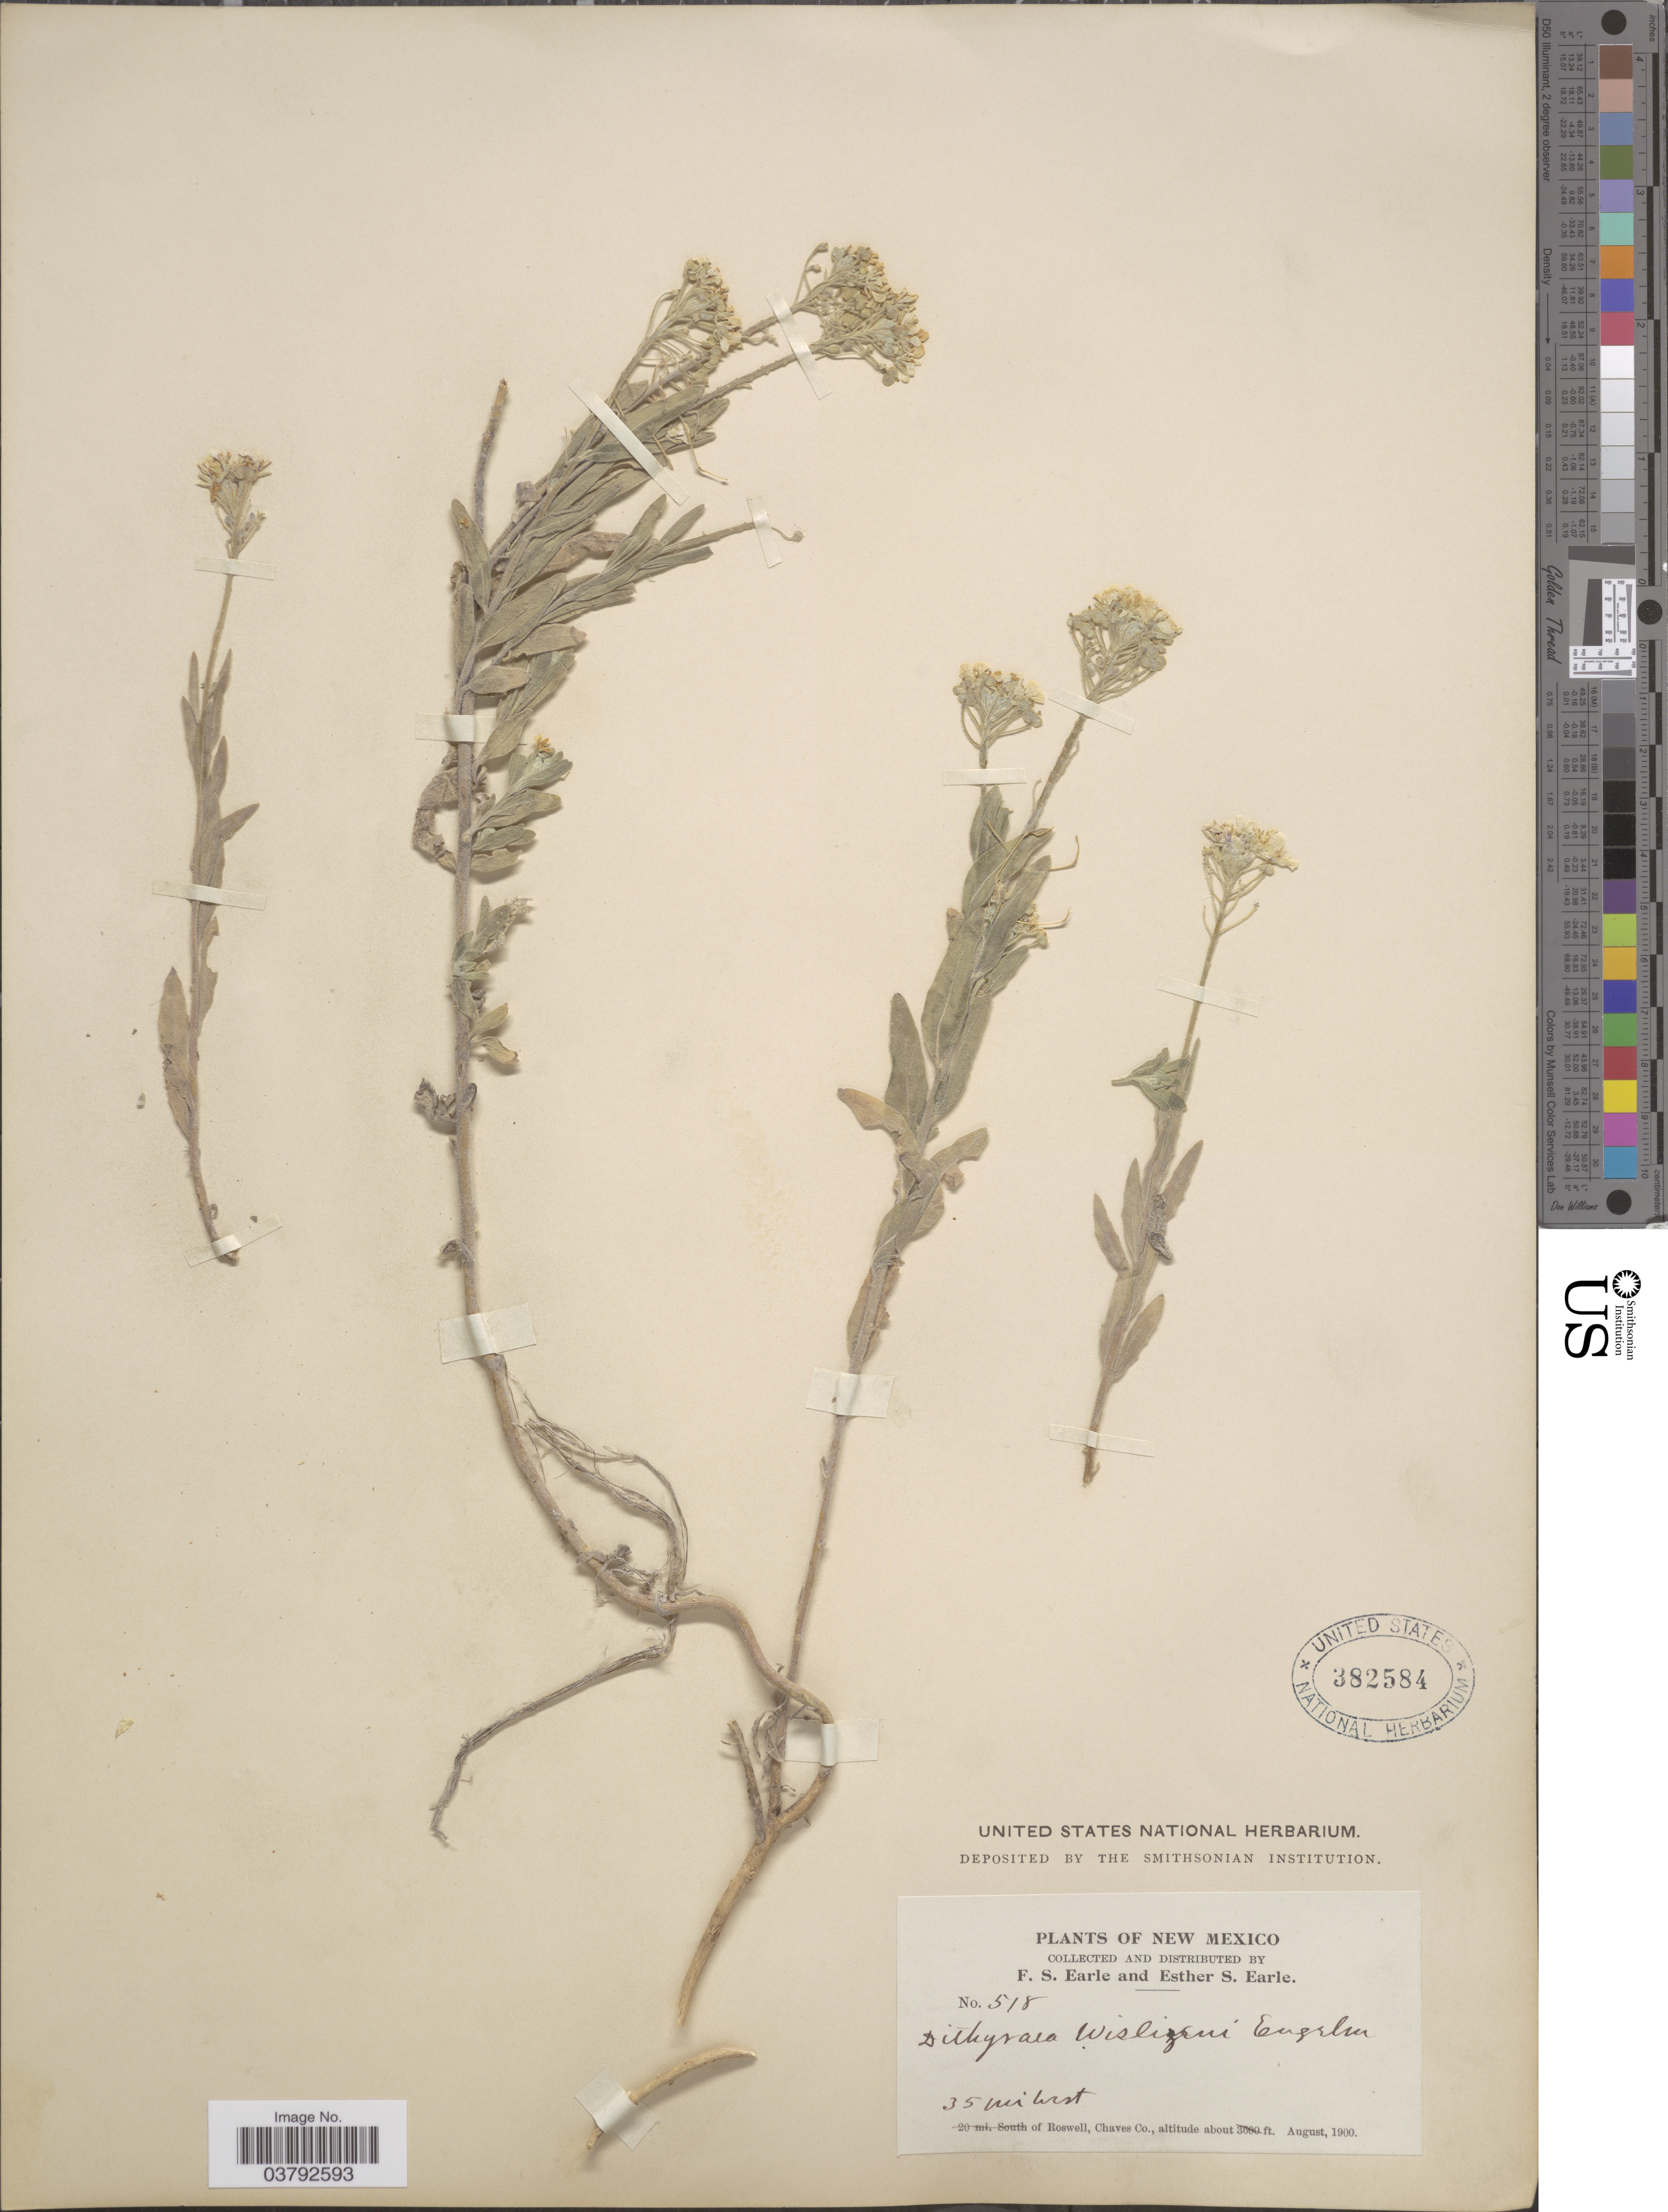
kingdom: Plantae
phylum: Tracheophyta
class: Magnoliopsida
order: Brassicales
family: Brassicaceae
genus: Dithyrea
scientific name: Dithyrea wislizeni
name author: Engelm.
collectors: F. S. Earle & E. S. Earle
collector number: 518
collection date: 1900-08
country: United States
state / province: New Mexico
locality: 35 mi west of Roswell, Chaves Co.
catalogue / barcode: US 382584